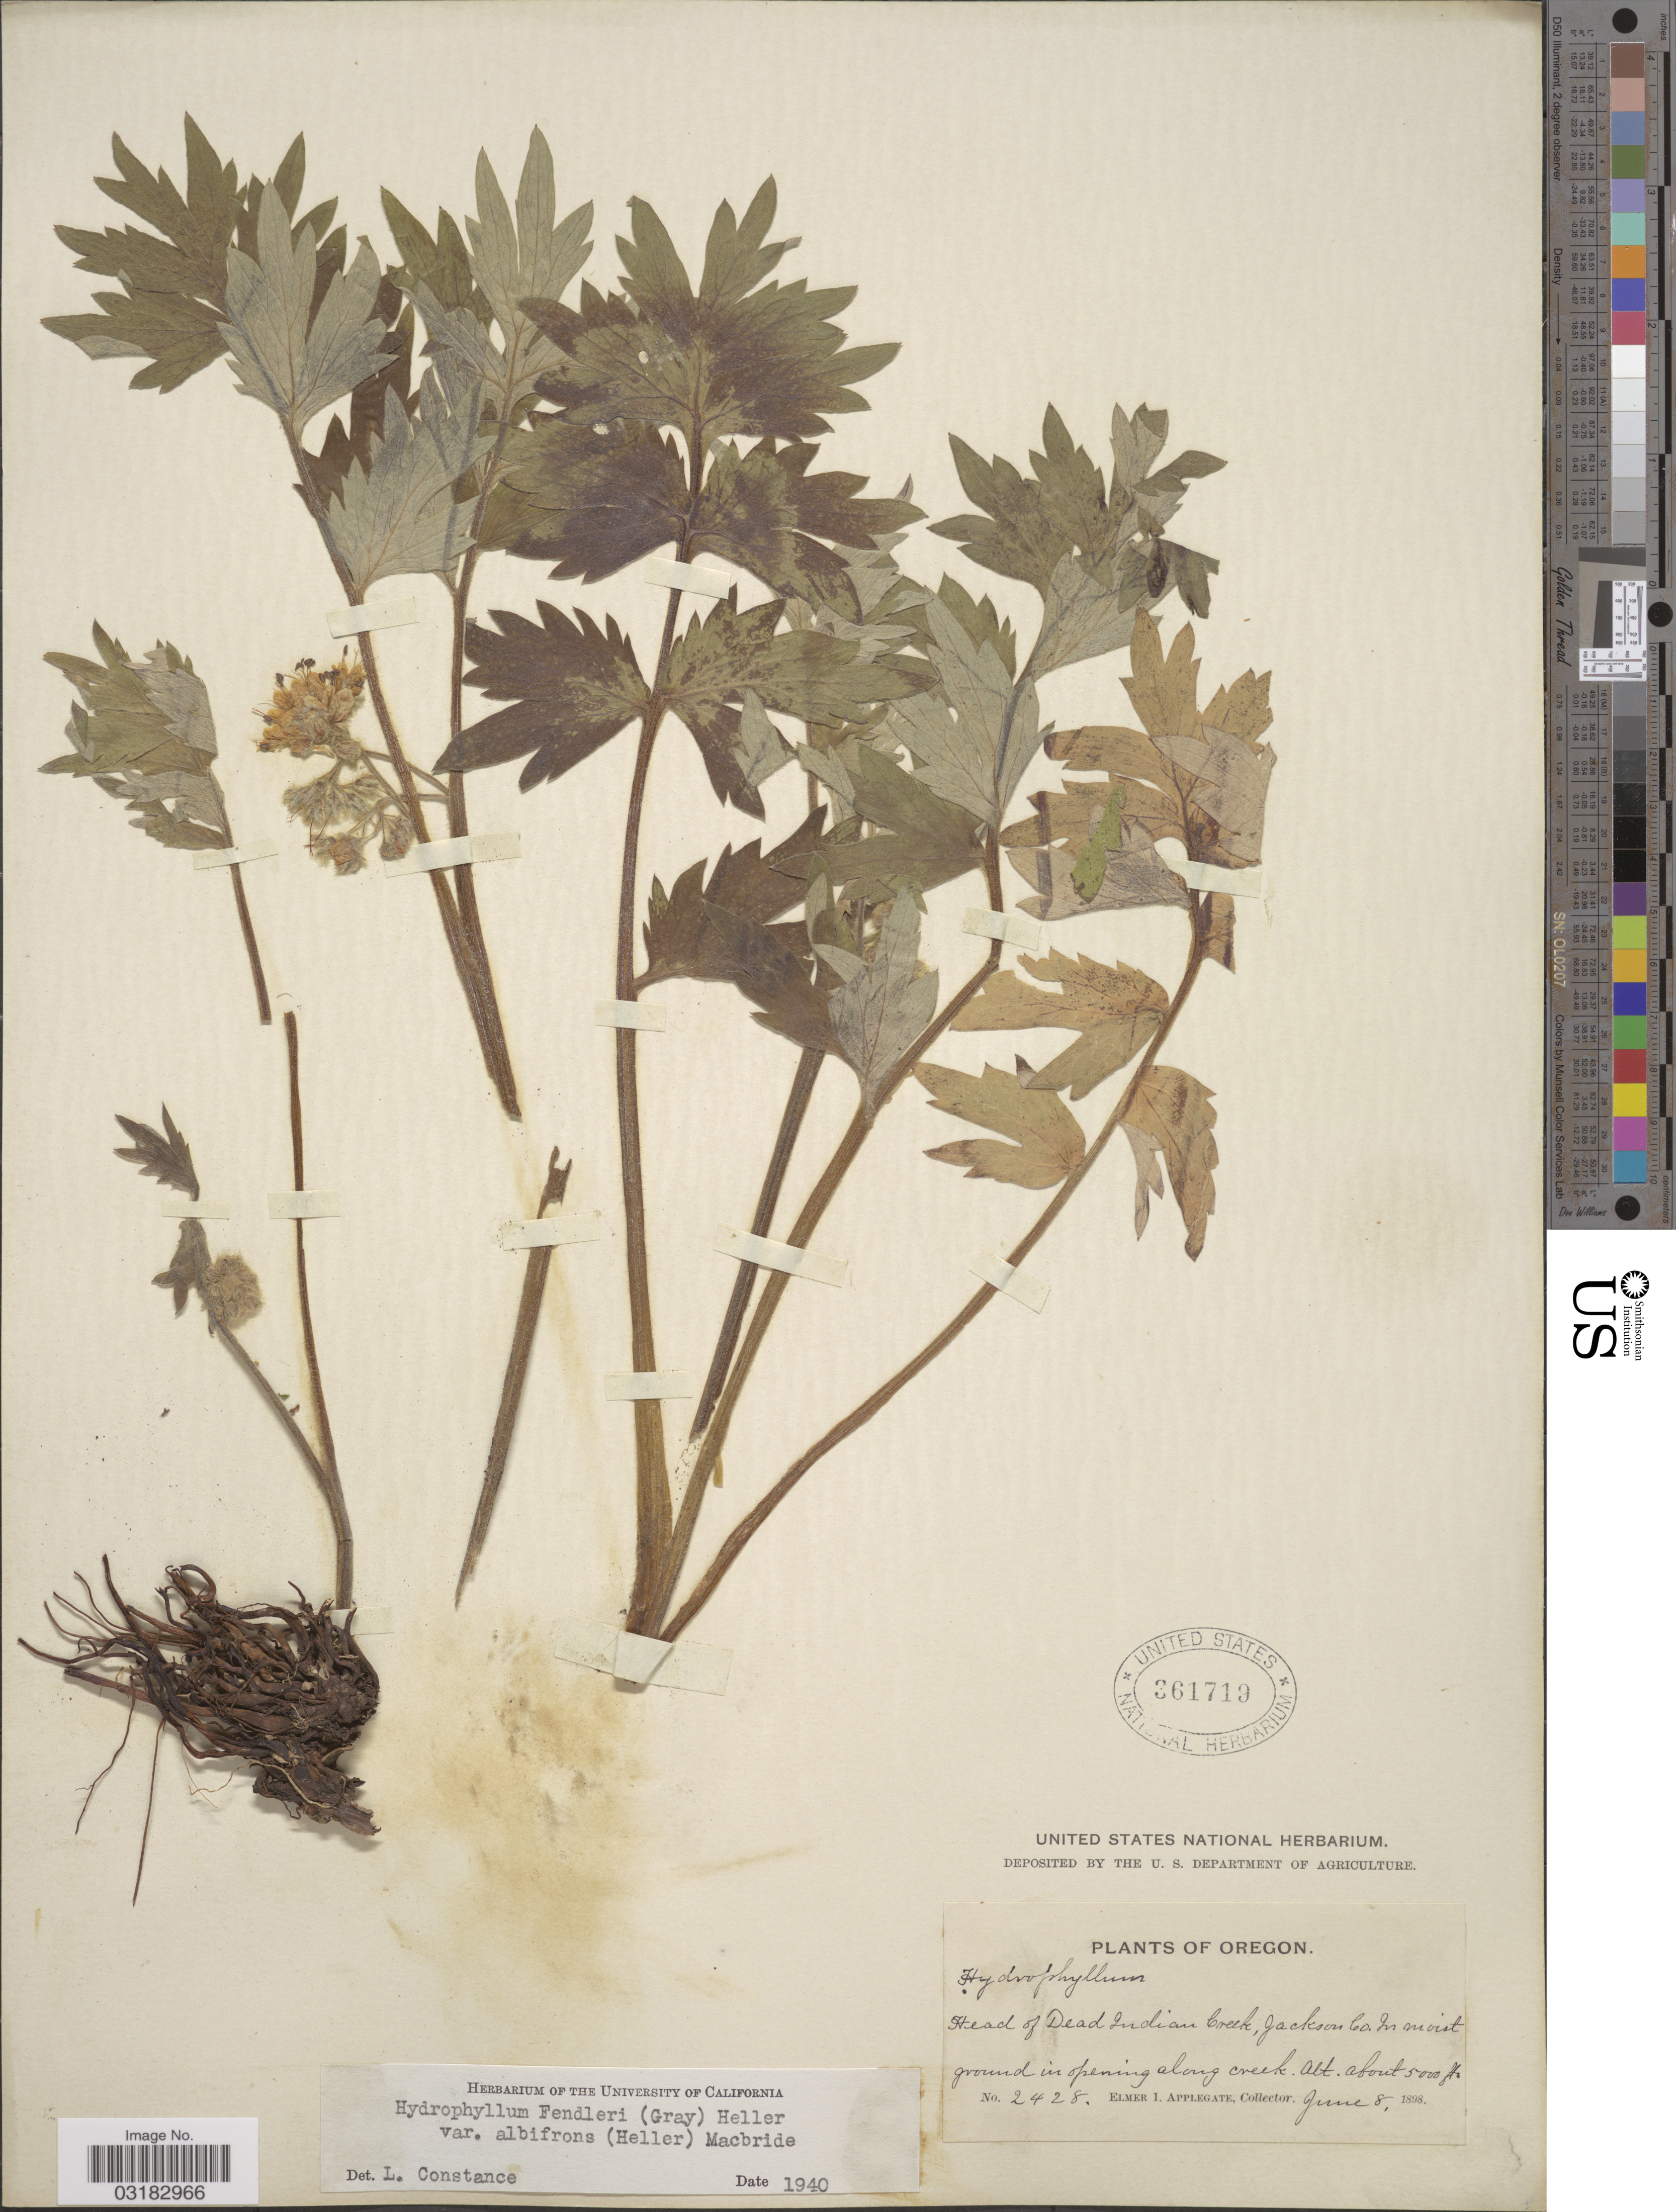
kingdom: Plantae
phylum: Tracheophyta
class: Magnoliopsida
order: Boraginales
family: Hydrophyllaceae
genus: Hydrophyllum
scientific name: Hydrophyllum fendleri var. albifrons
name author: (A. Heller) J.F. Macbr.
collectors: E. I. Applegate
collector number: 2428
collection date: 1898-06-08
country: United States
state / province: Oregon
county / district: Jackson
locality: Heaf of Dead Indian Creek, Jackson Co.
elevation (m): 1524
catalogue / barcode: US 361719